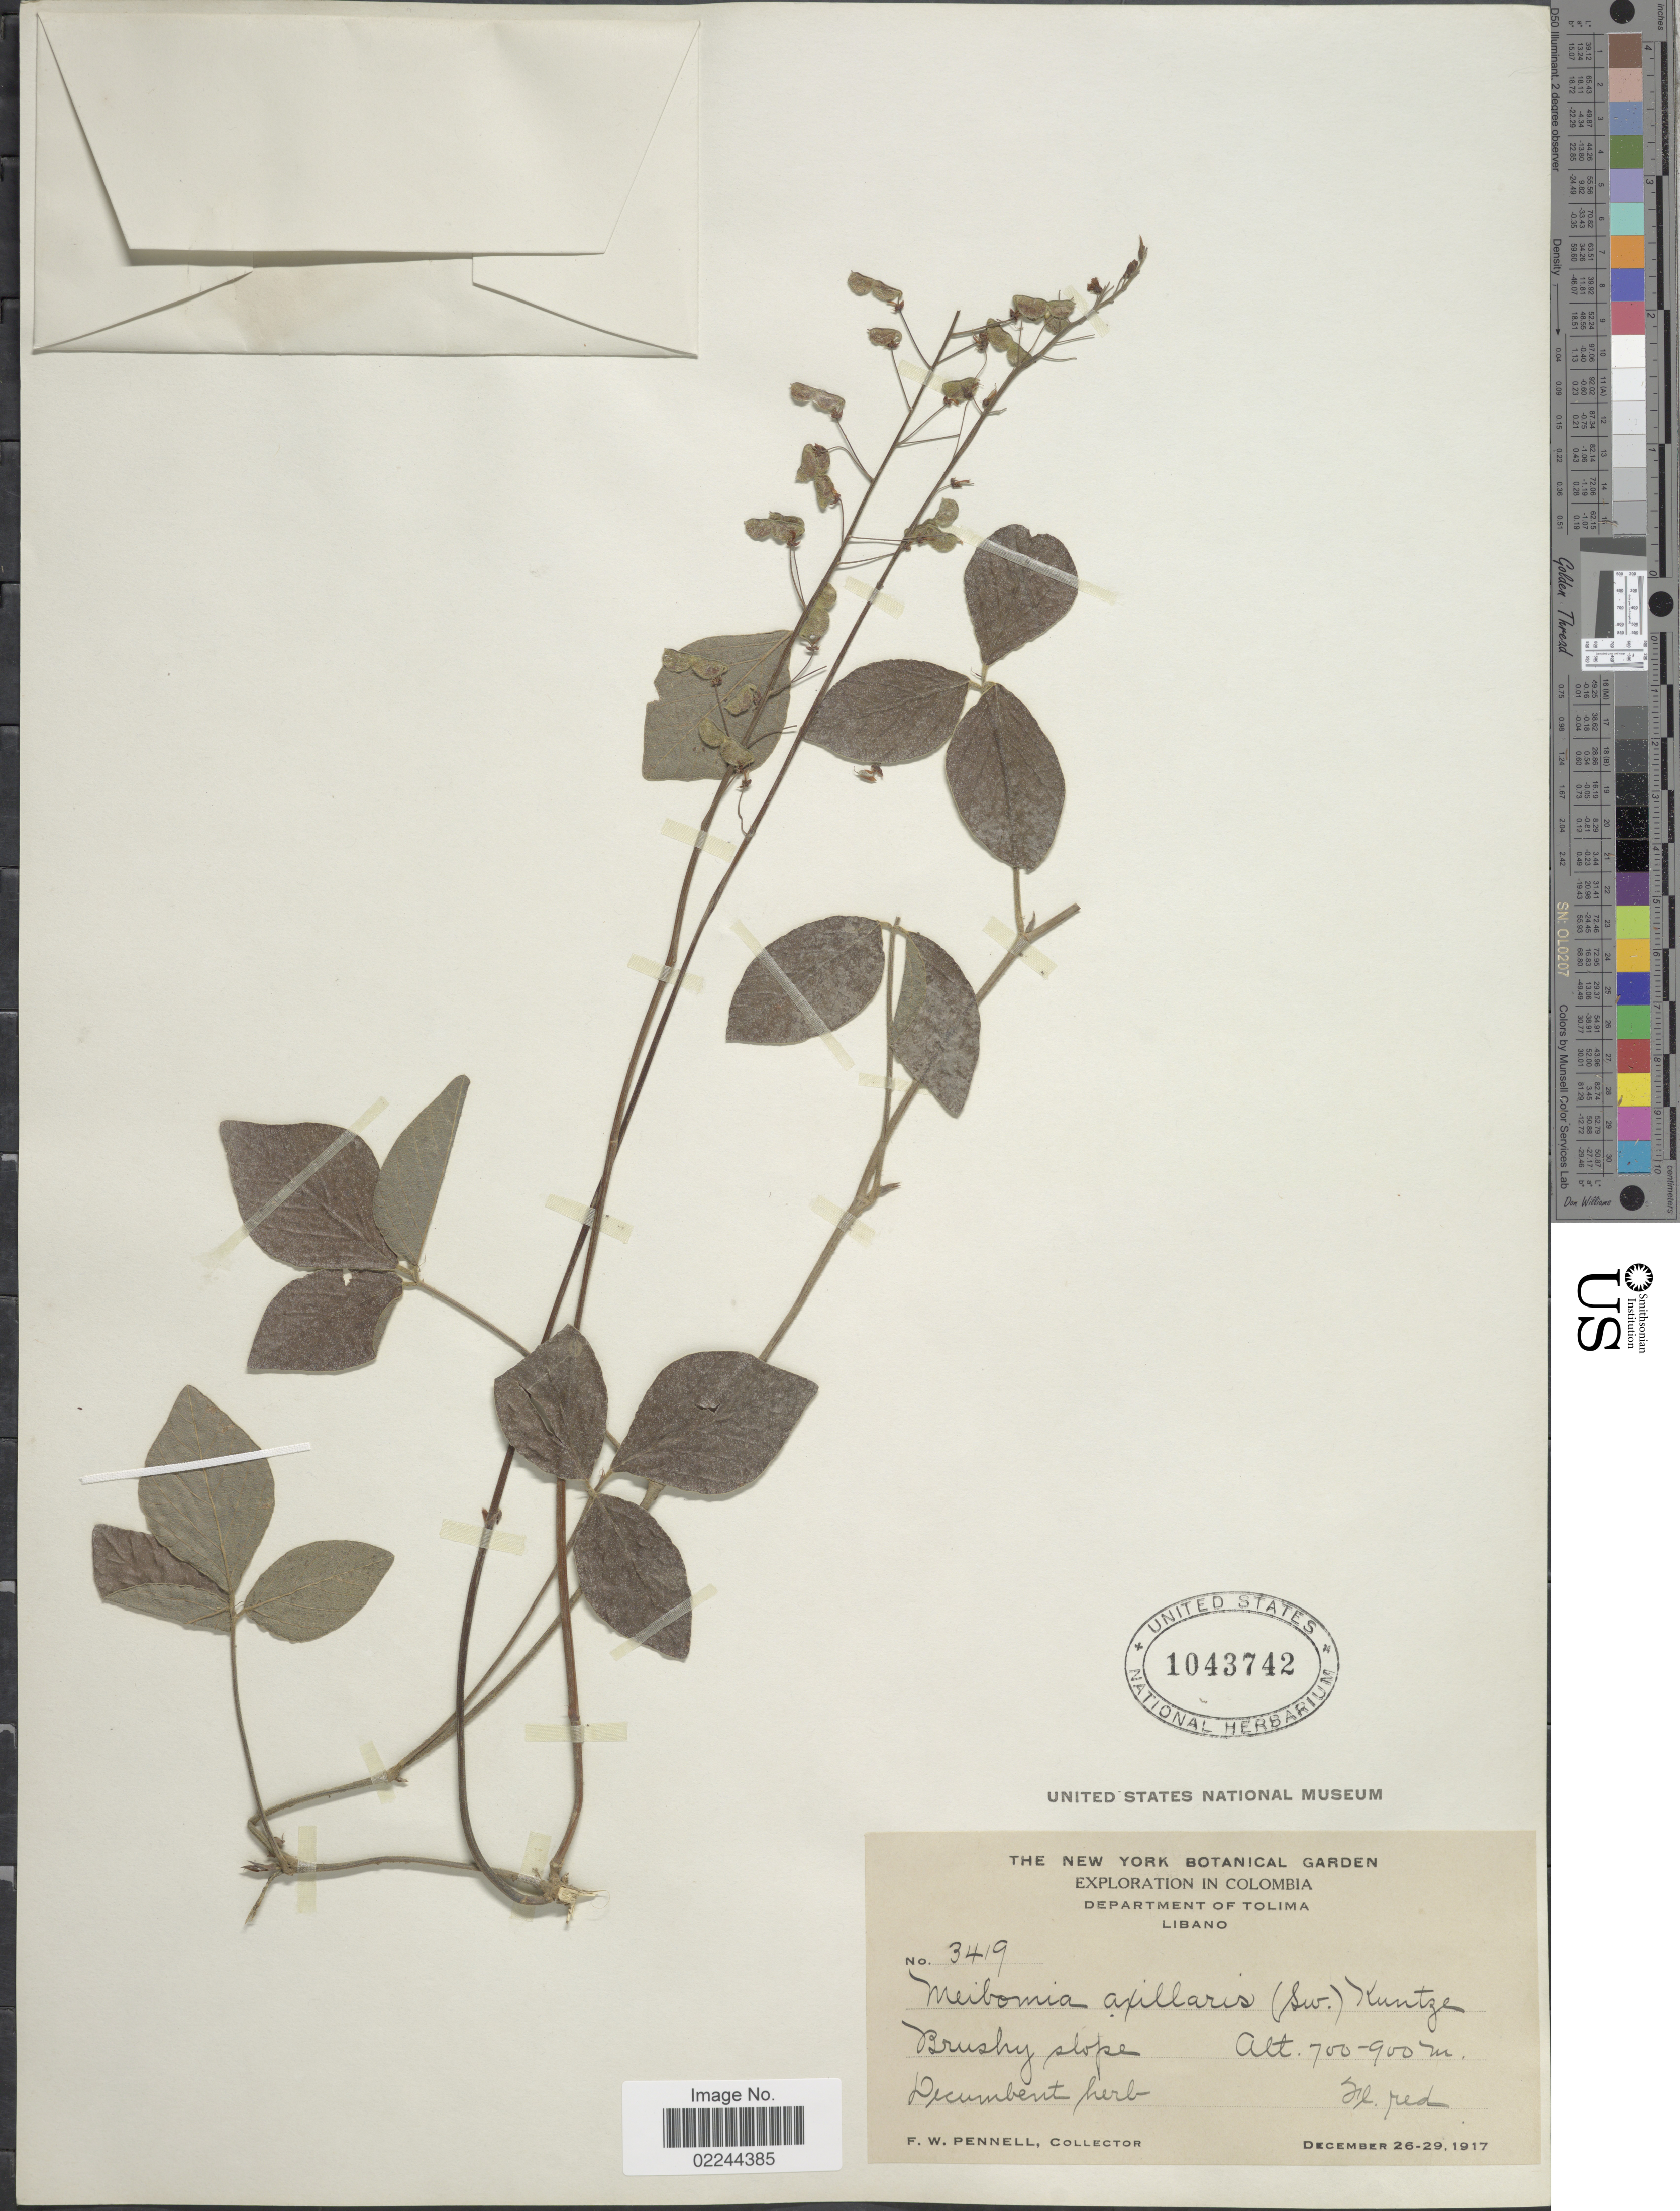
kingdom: Plantae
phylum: Tracheophyta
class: Magnoliopsida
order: Fabales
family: Fabaceae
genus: Desmodium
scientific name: Desmodium axillare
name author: (Sw.) DC.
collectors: F. W. Pennell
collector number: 3419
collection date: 1917-12-26/1917-12-29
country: Colombia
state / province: Tolima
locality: Department of Tolima. Libano. Brushy slope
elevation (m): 700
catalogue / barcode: US 1043742